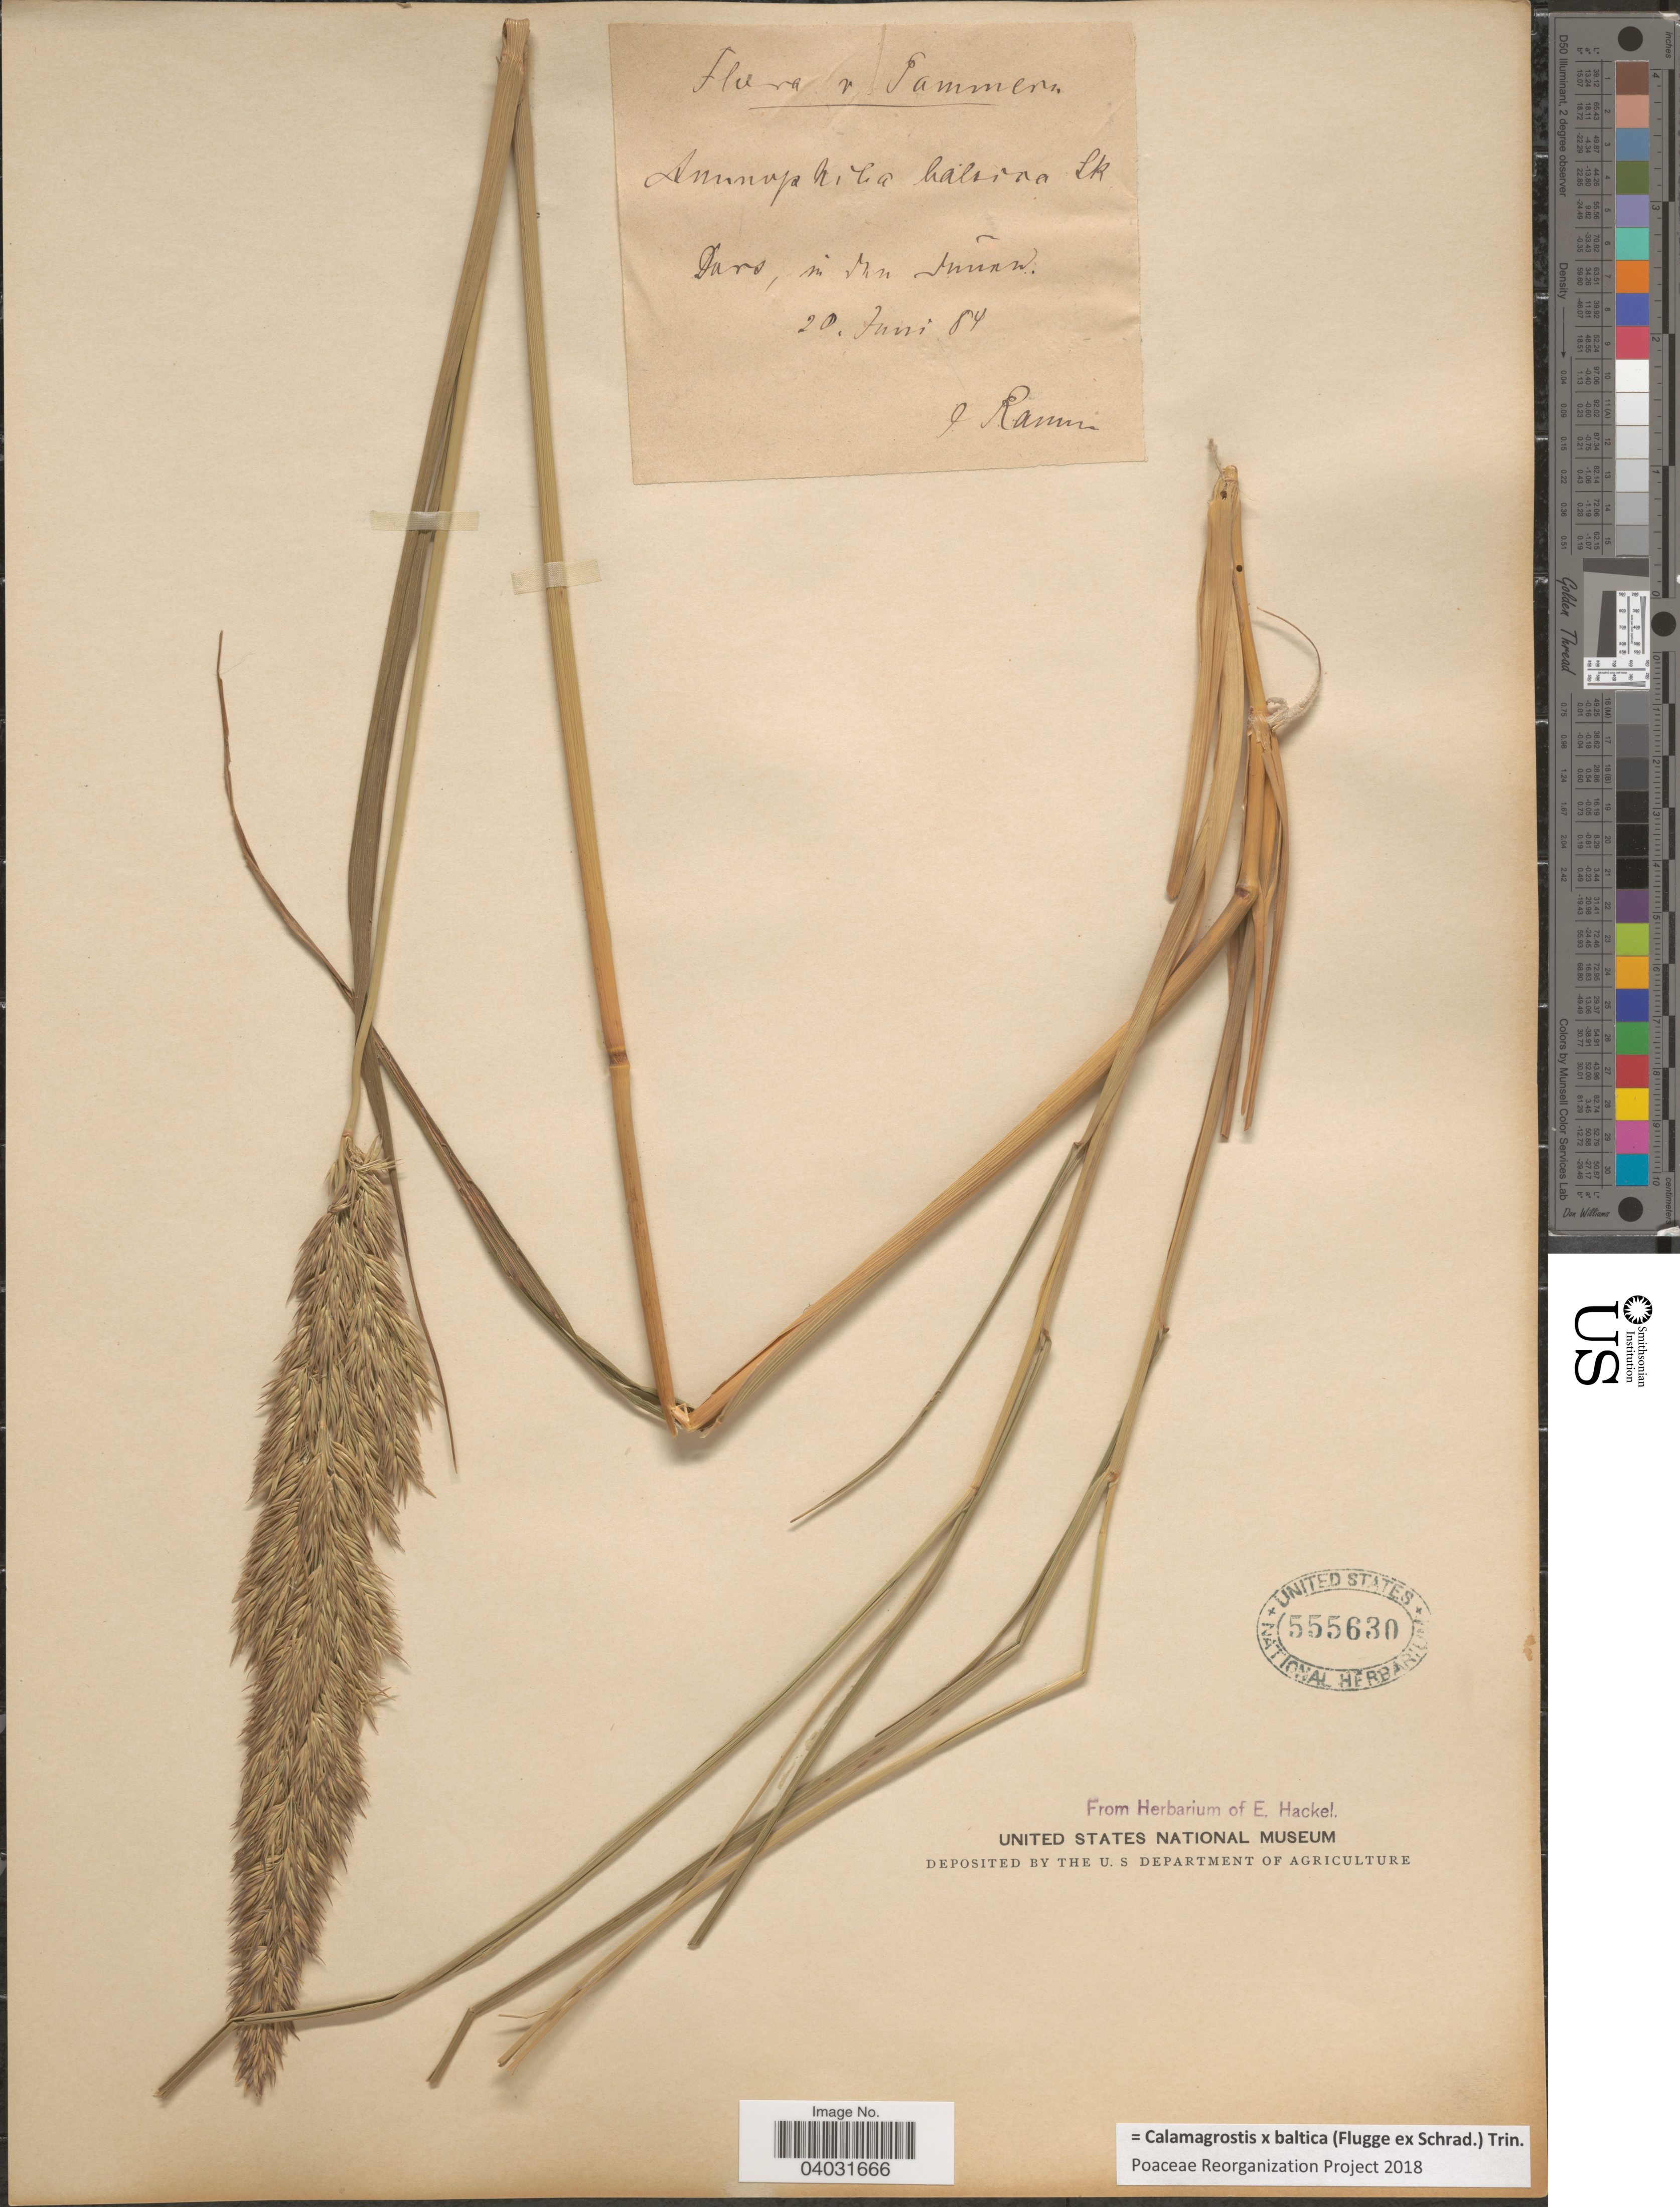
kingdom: Plantae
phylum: Tracheophyta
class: Liliopsida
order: Poales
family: Poaceae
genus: Calamagrostis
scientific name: Calamagrostis x baltica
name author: (Flüggé ex Schrad.) Trin.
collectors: Ramm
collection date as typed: Transcribed d/m/y: 20/6/84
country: Italy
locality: Pammera. Dars, in San Junan. [interpreted]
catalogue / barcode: US 555630